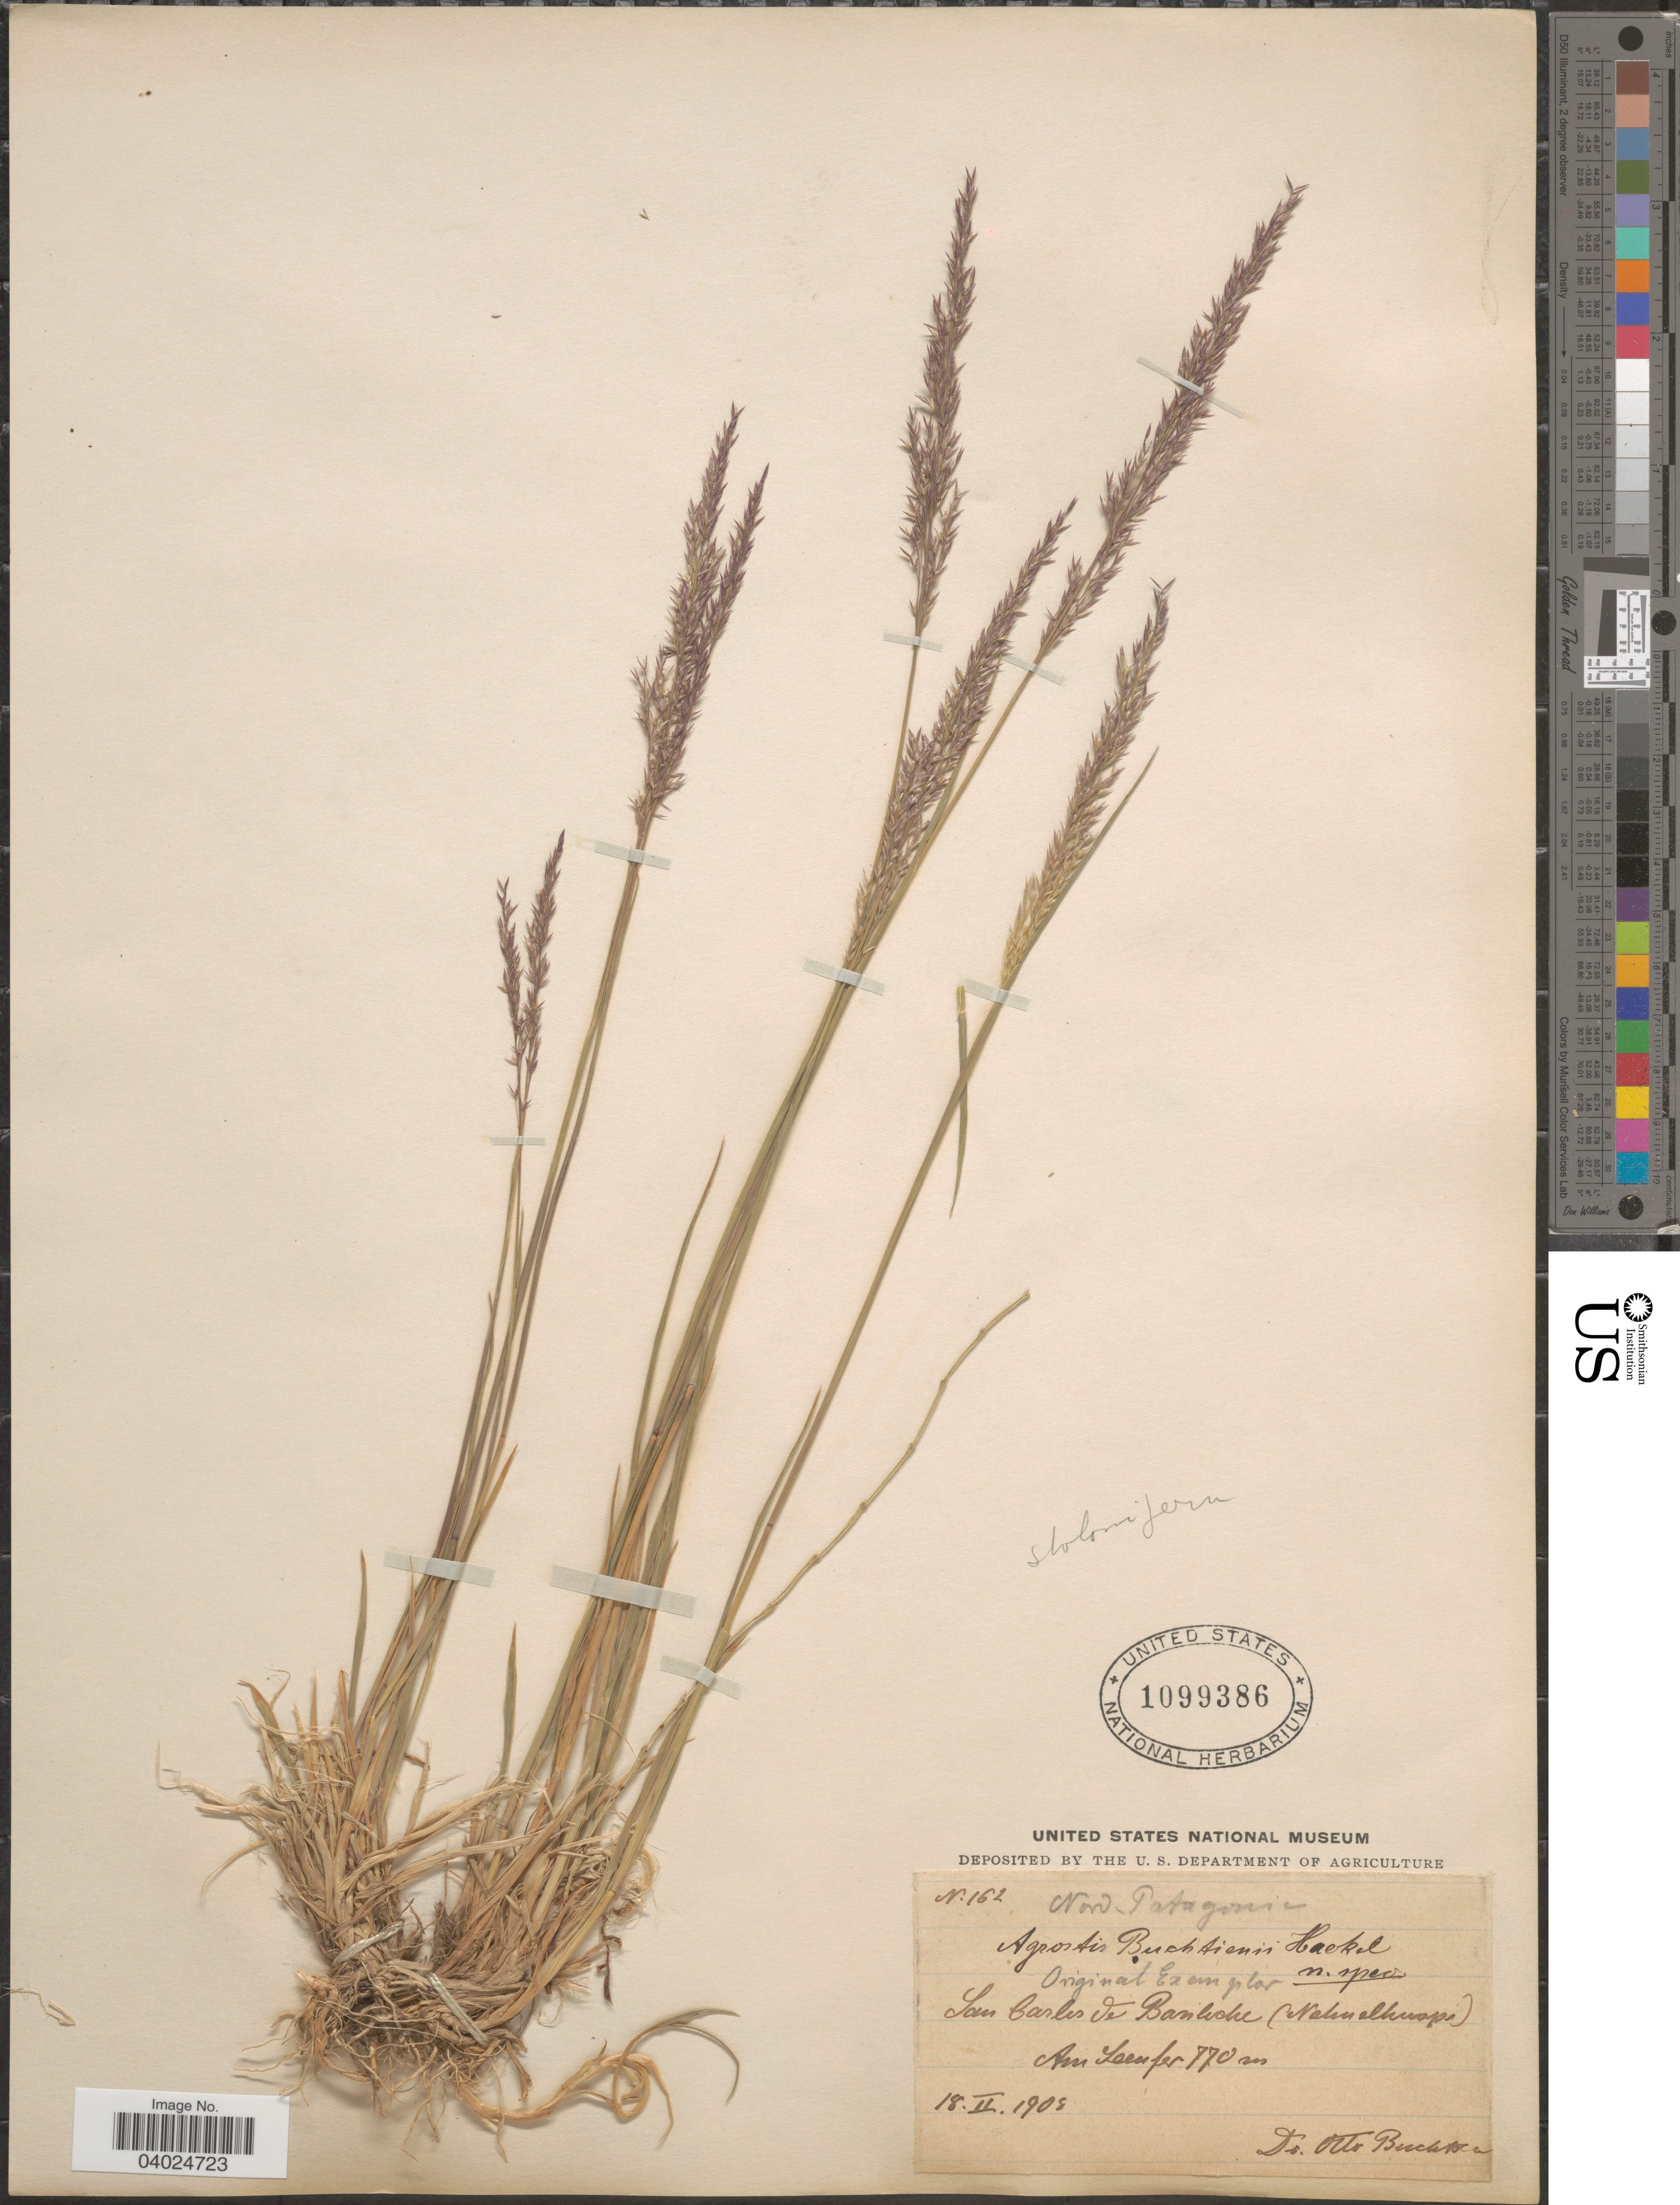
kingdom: Plantae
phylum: Tracheophyta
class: Liliopsida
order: Poales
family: Poaceae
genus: Agrostis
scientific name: Agrostis stolonifera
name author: L.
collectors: O. Buchtien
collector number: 162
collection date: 1908-02-18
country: Argentina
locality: Nord-Patagonia. San Carlos de Bariloche (Nahuelhuapi). Am Seeufer.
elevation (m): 770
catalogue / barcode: US 1099386